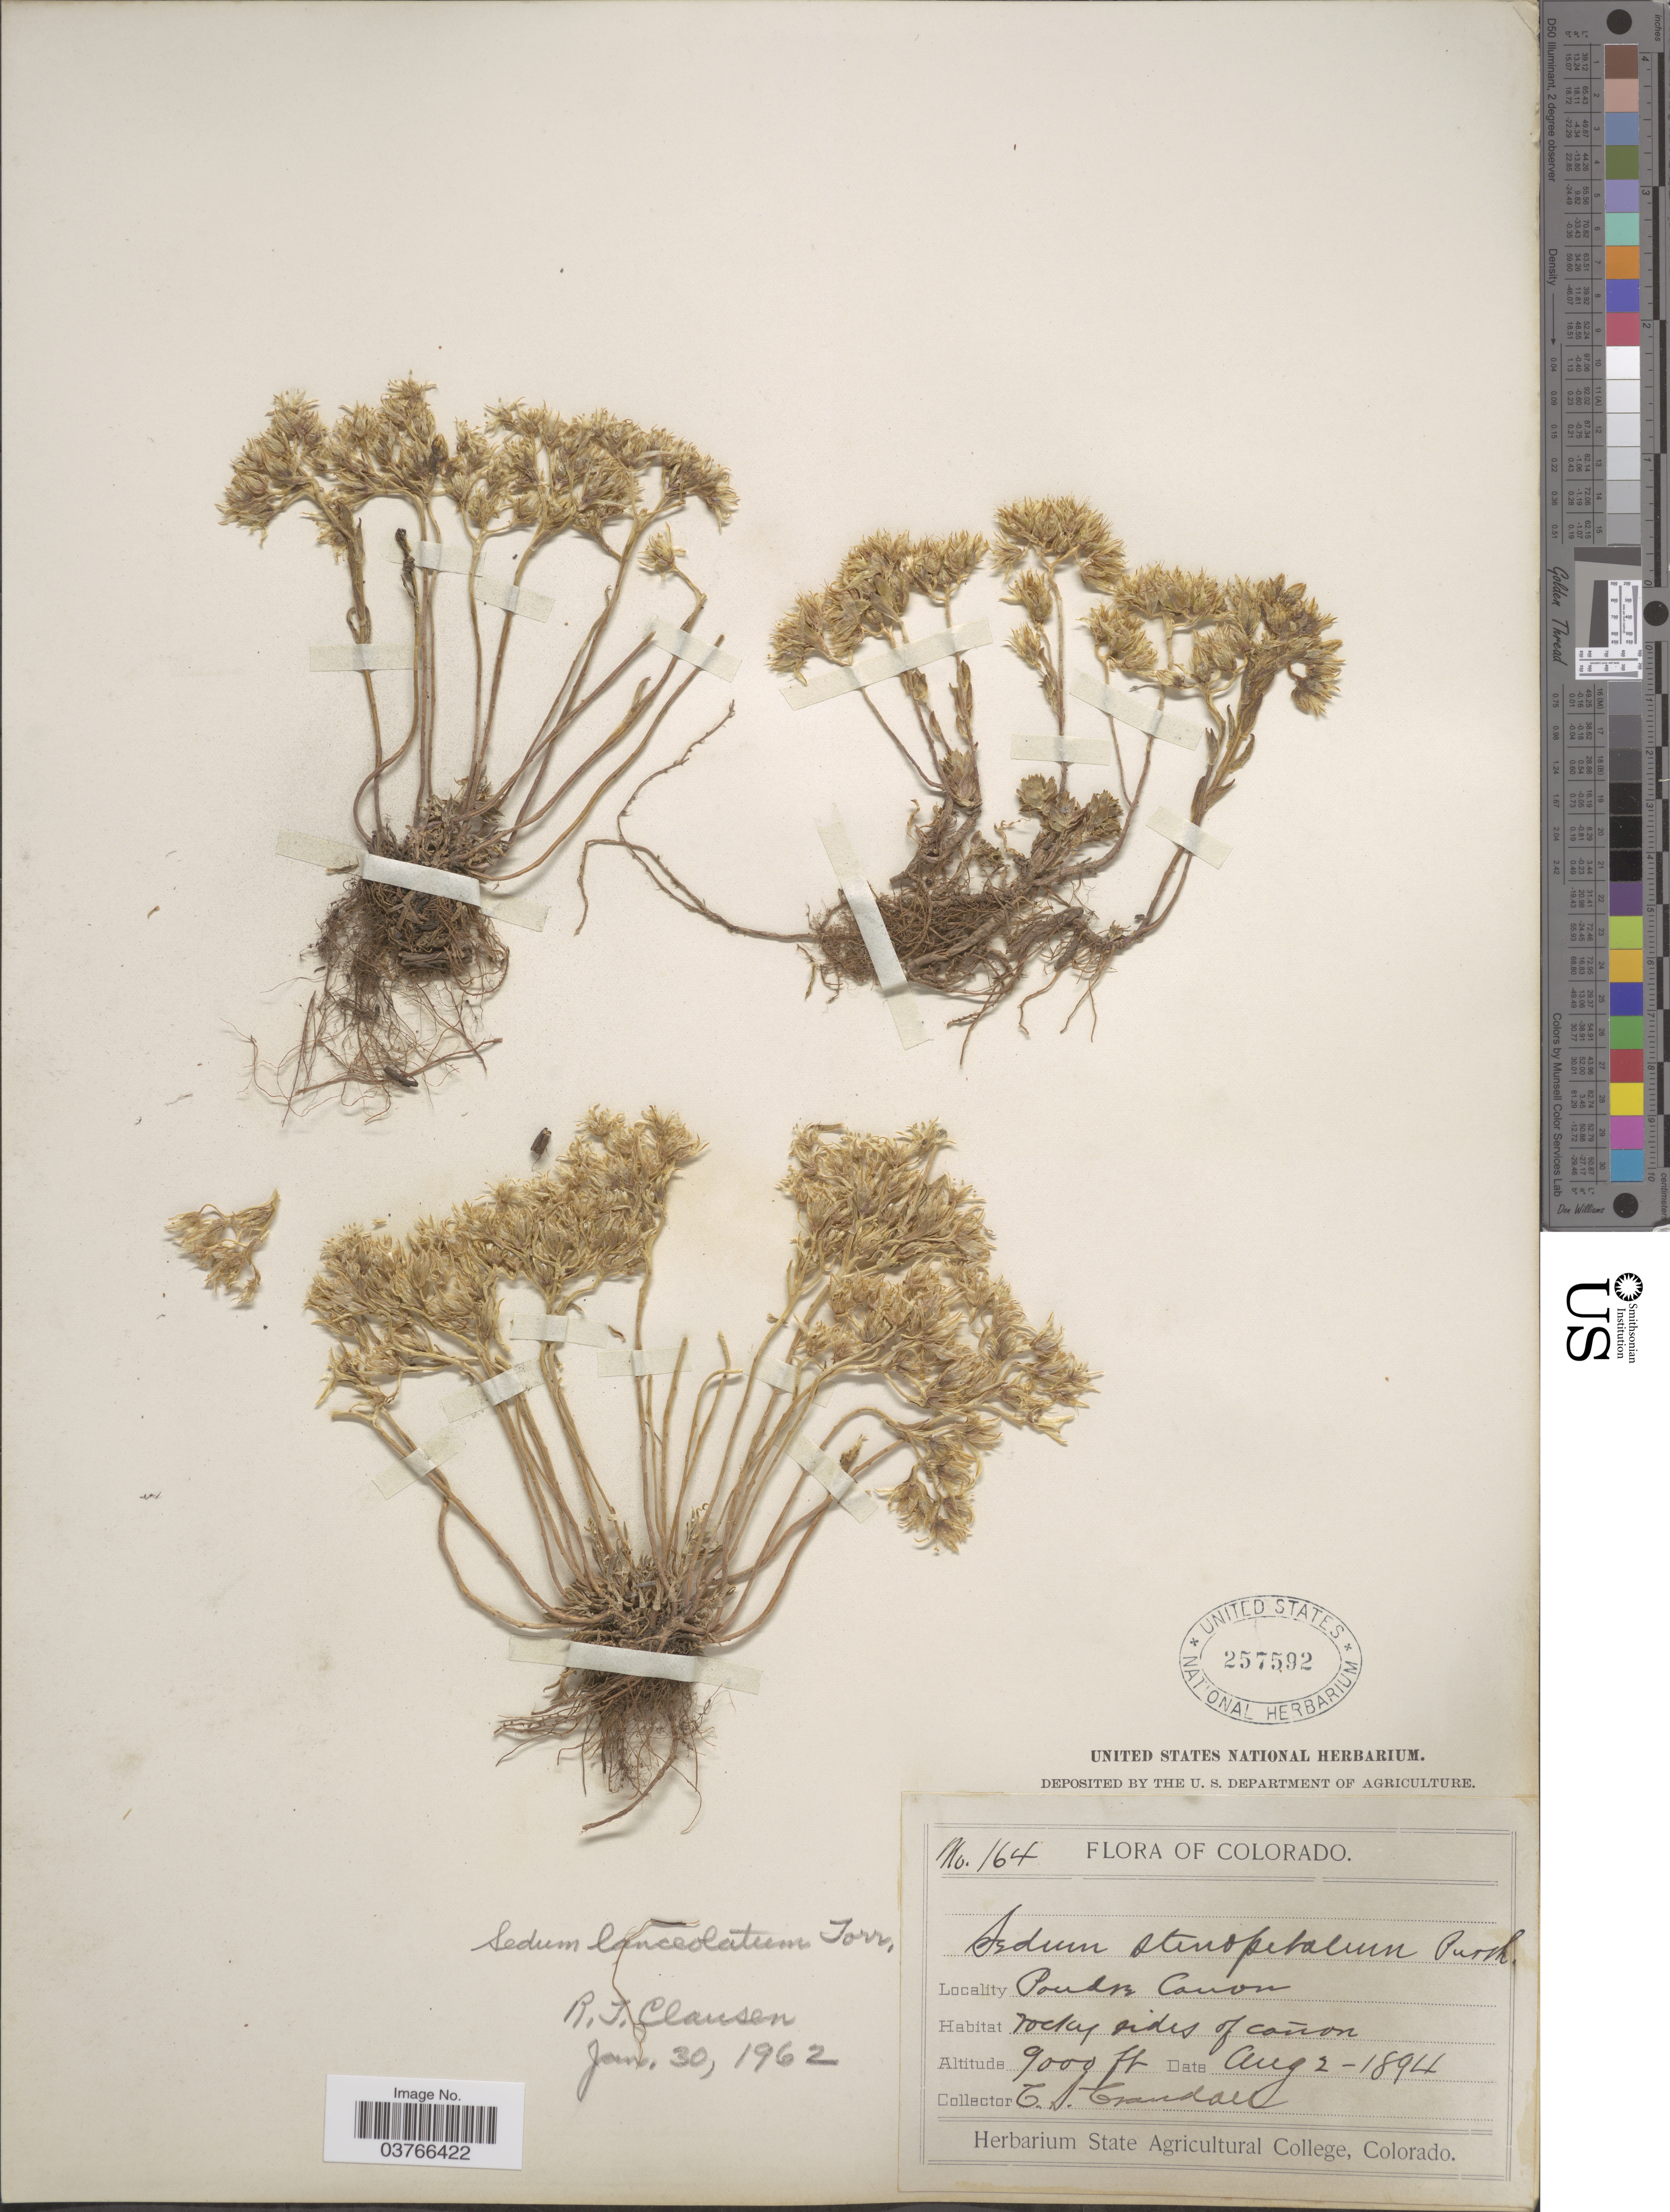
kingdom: Plantae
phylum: Tracheophyta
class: Magnoliopsida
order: Saxifragales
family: Crassulaceae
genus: Sedum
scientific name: Sedum lanceolatum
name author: Torr.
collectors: C. Crandall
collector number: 164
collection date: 1894-08-02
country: United States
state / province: Colorado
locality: Poudre Canon.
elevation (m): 2743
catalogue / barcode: US 257592